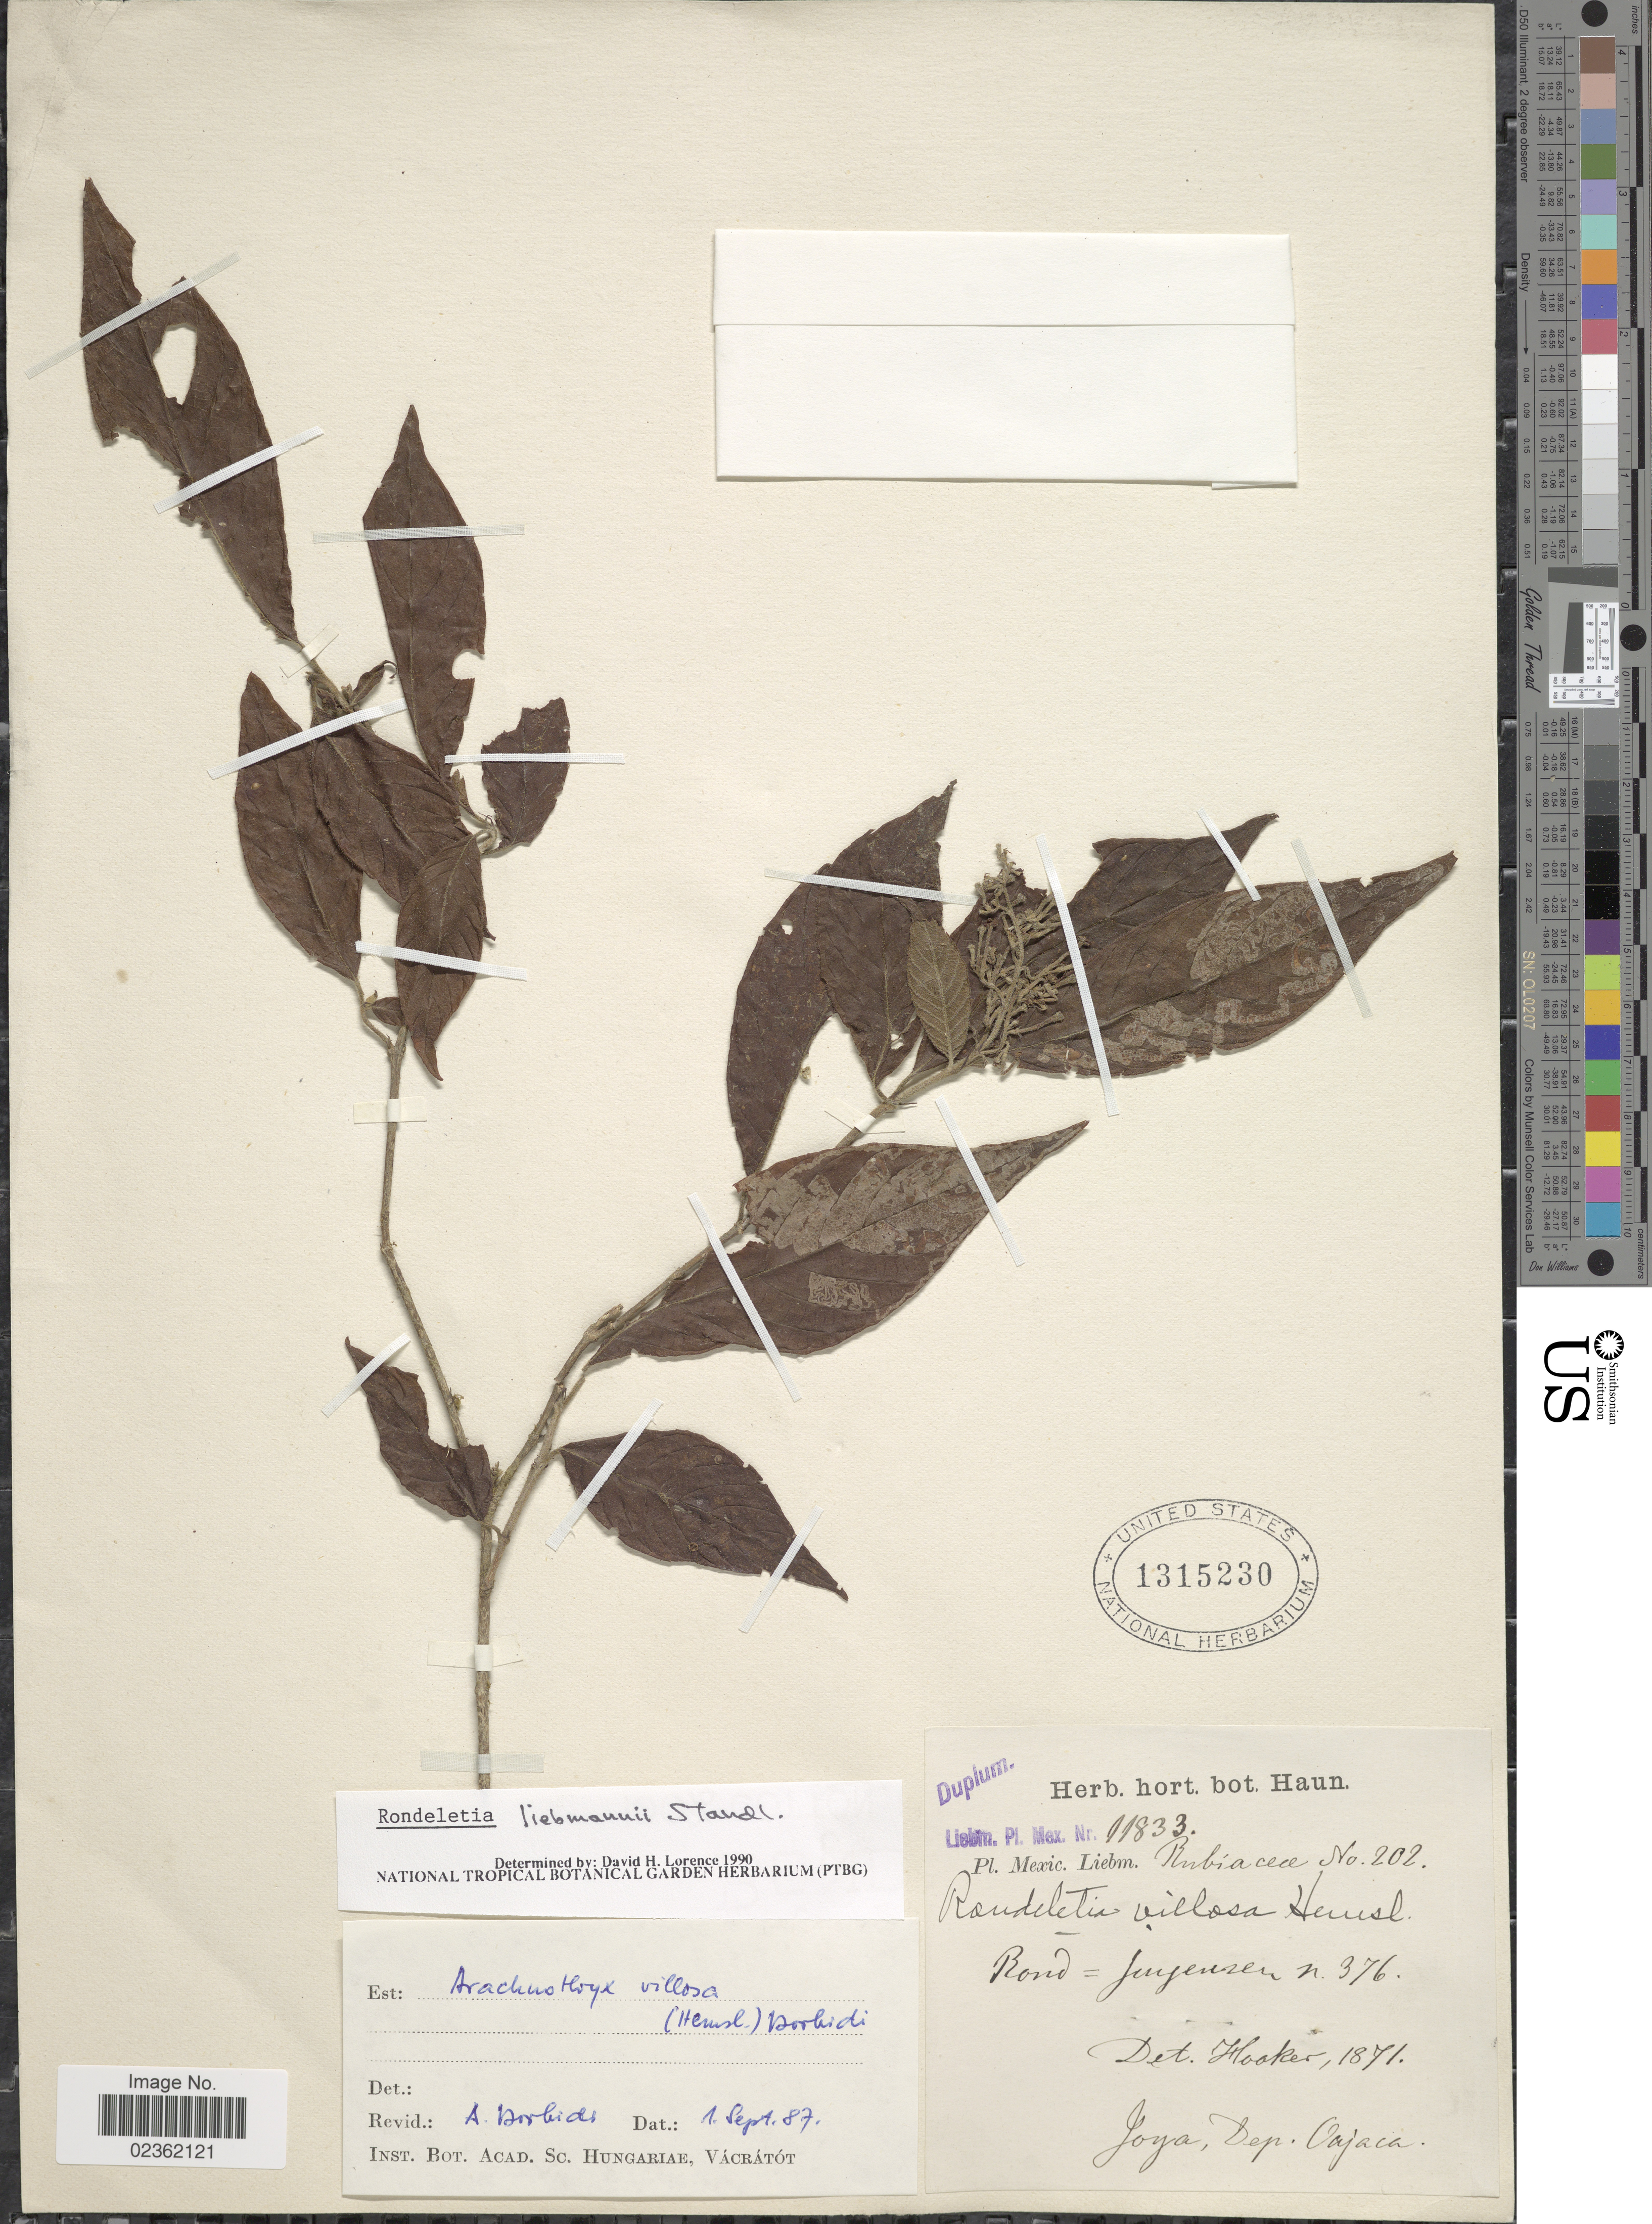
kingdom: Plantae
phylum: Tracheophyta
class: Magnoliopsida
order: Gentianales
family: Rubiaceae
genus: Rondeletia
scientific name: Rondeletia liebmannii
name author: Standl.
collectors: Liebmann, --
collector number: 11833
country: Mexico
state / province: Oaxaca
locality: Joya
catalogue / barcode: US 1315230